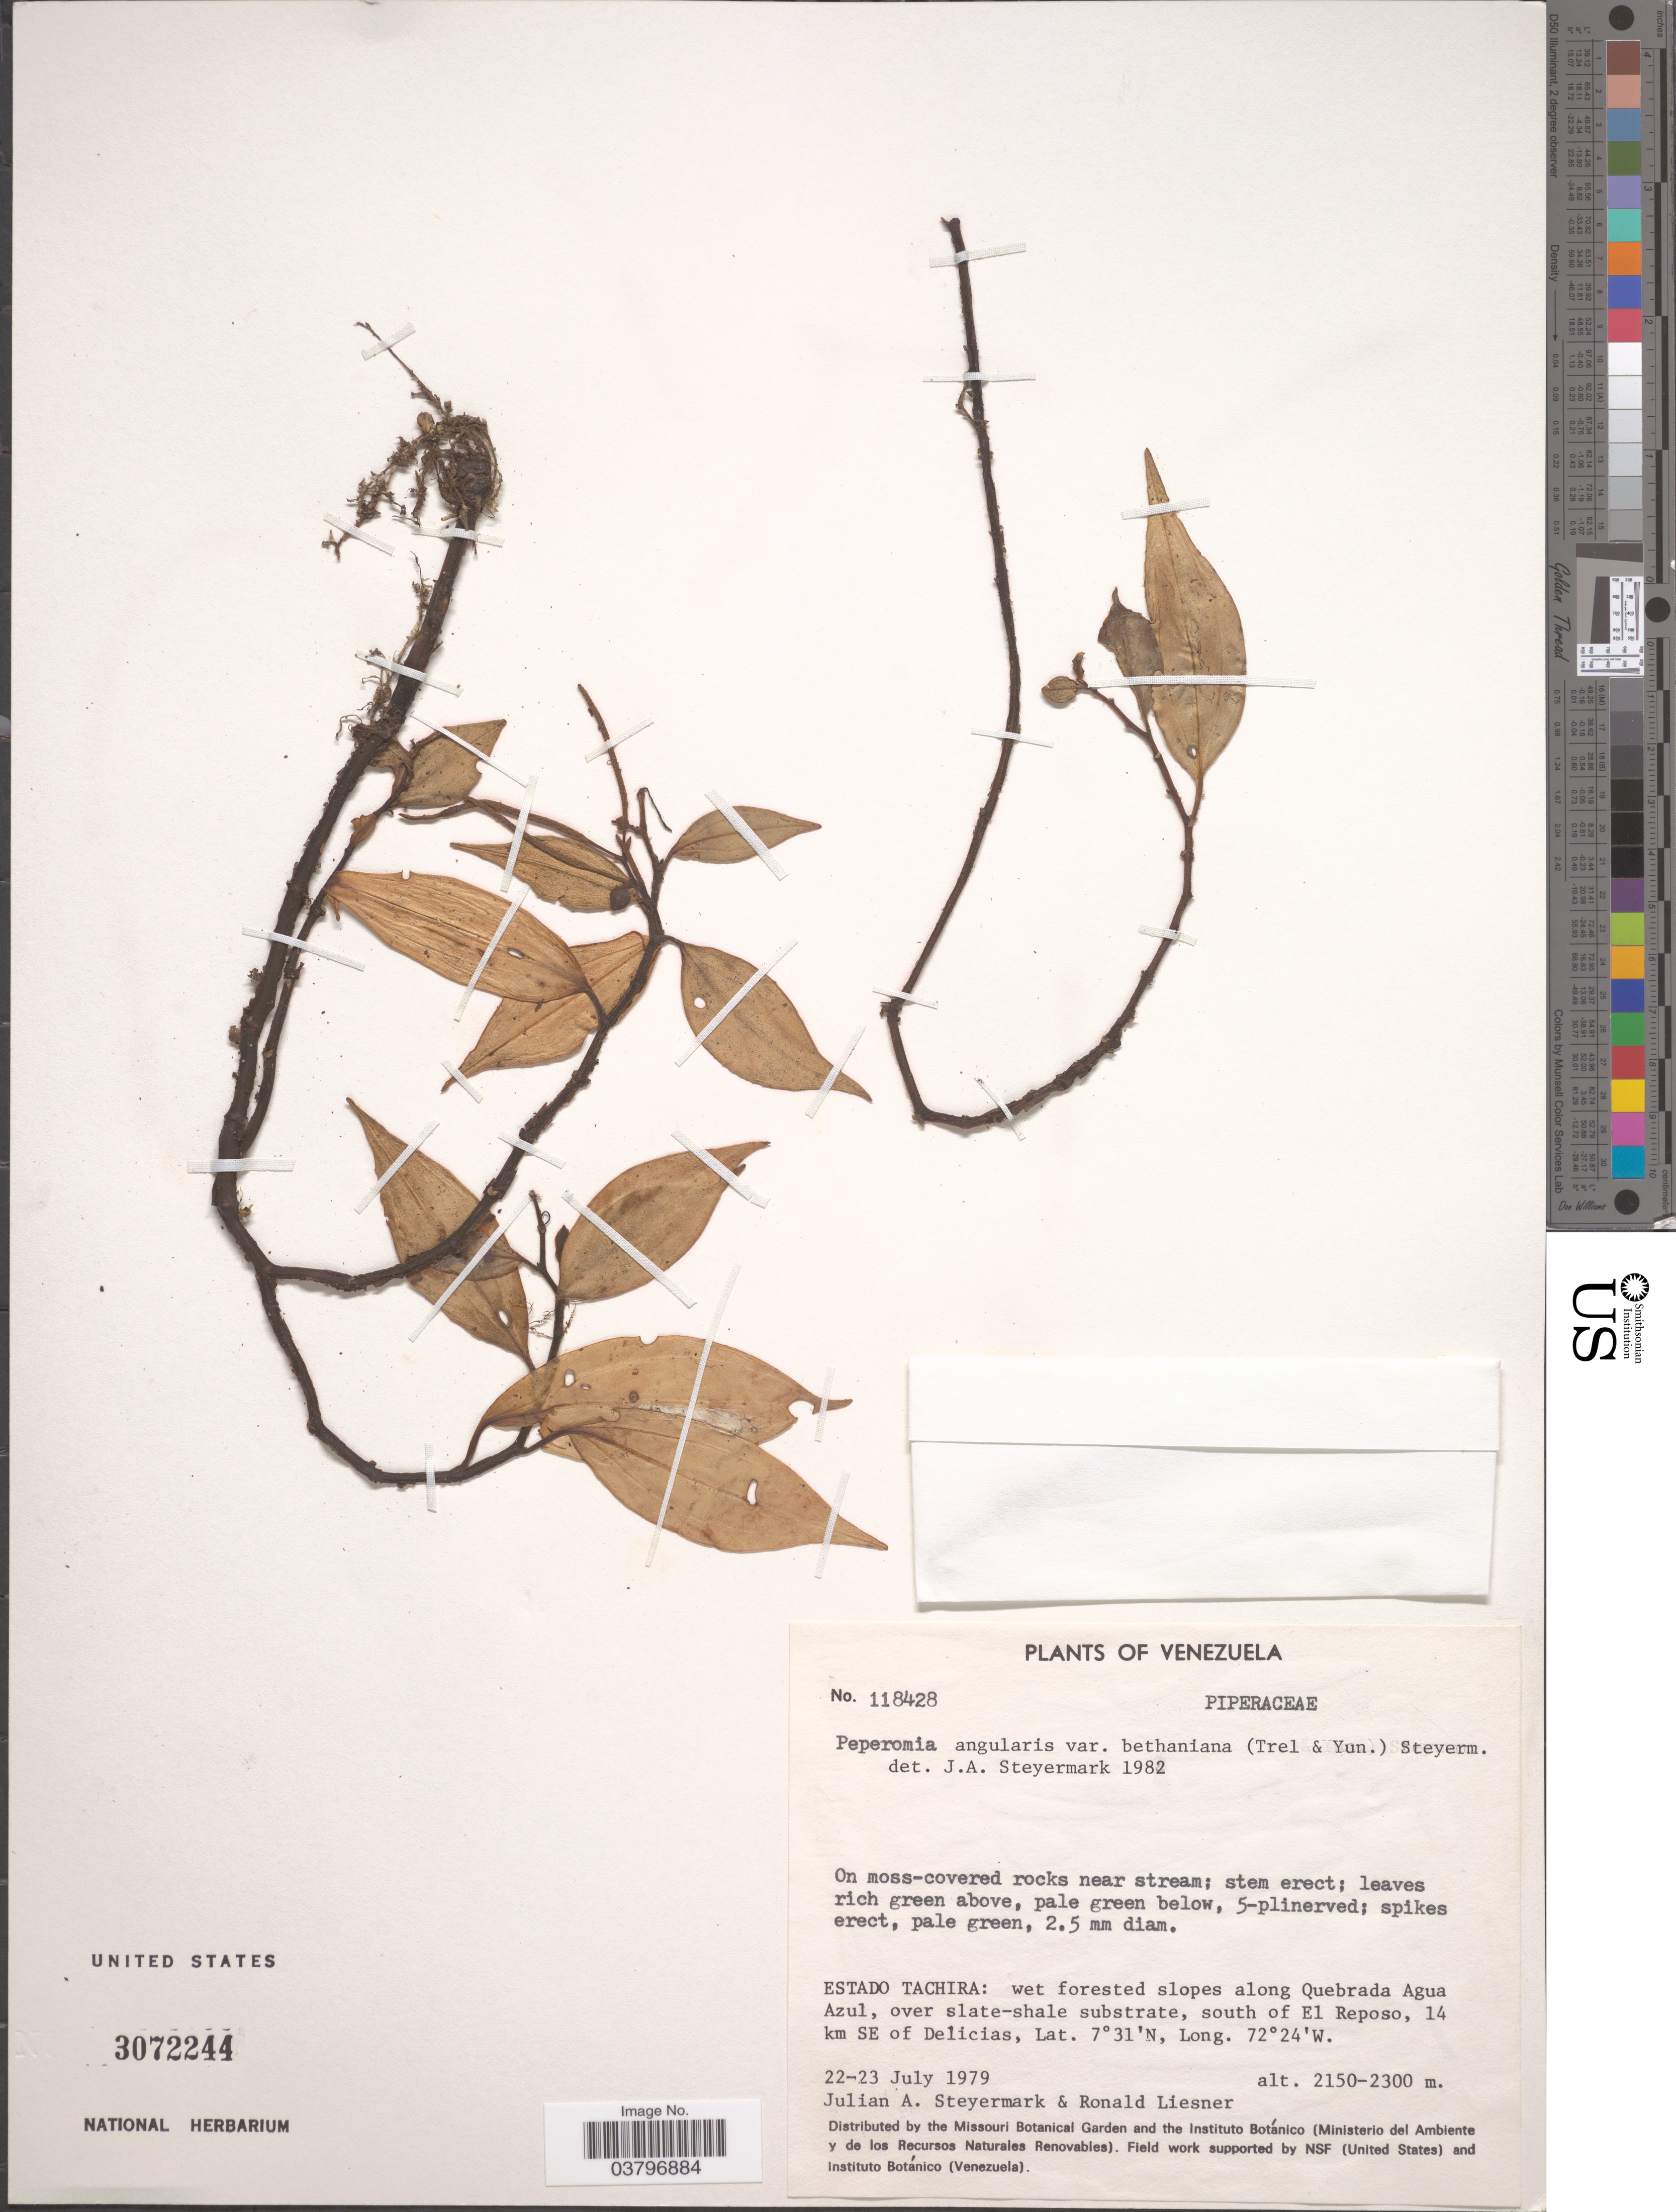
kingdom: Plantae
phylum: Tracheophyta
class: Magnoliopsida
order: Piperales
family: Piperaceae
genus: Peperomia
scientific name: Peperomia angularis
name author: C. DC.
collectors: J. Steyermark & R. L. Liesner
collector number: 118428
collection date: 1979-07-22/1979-07-23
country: Venezuela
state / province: Tachira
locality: Wet forested slopes along Quebrada Agua Azul, over slate-shale substrate, south of El Reposo, 14 km SE of Delicias.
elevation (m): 2150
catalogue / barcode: US 3072244